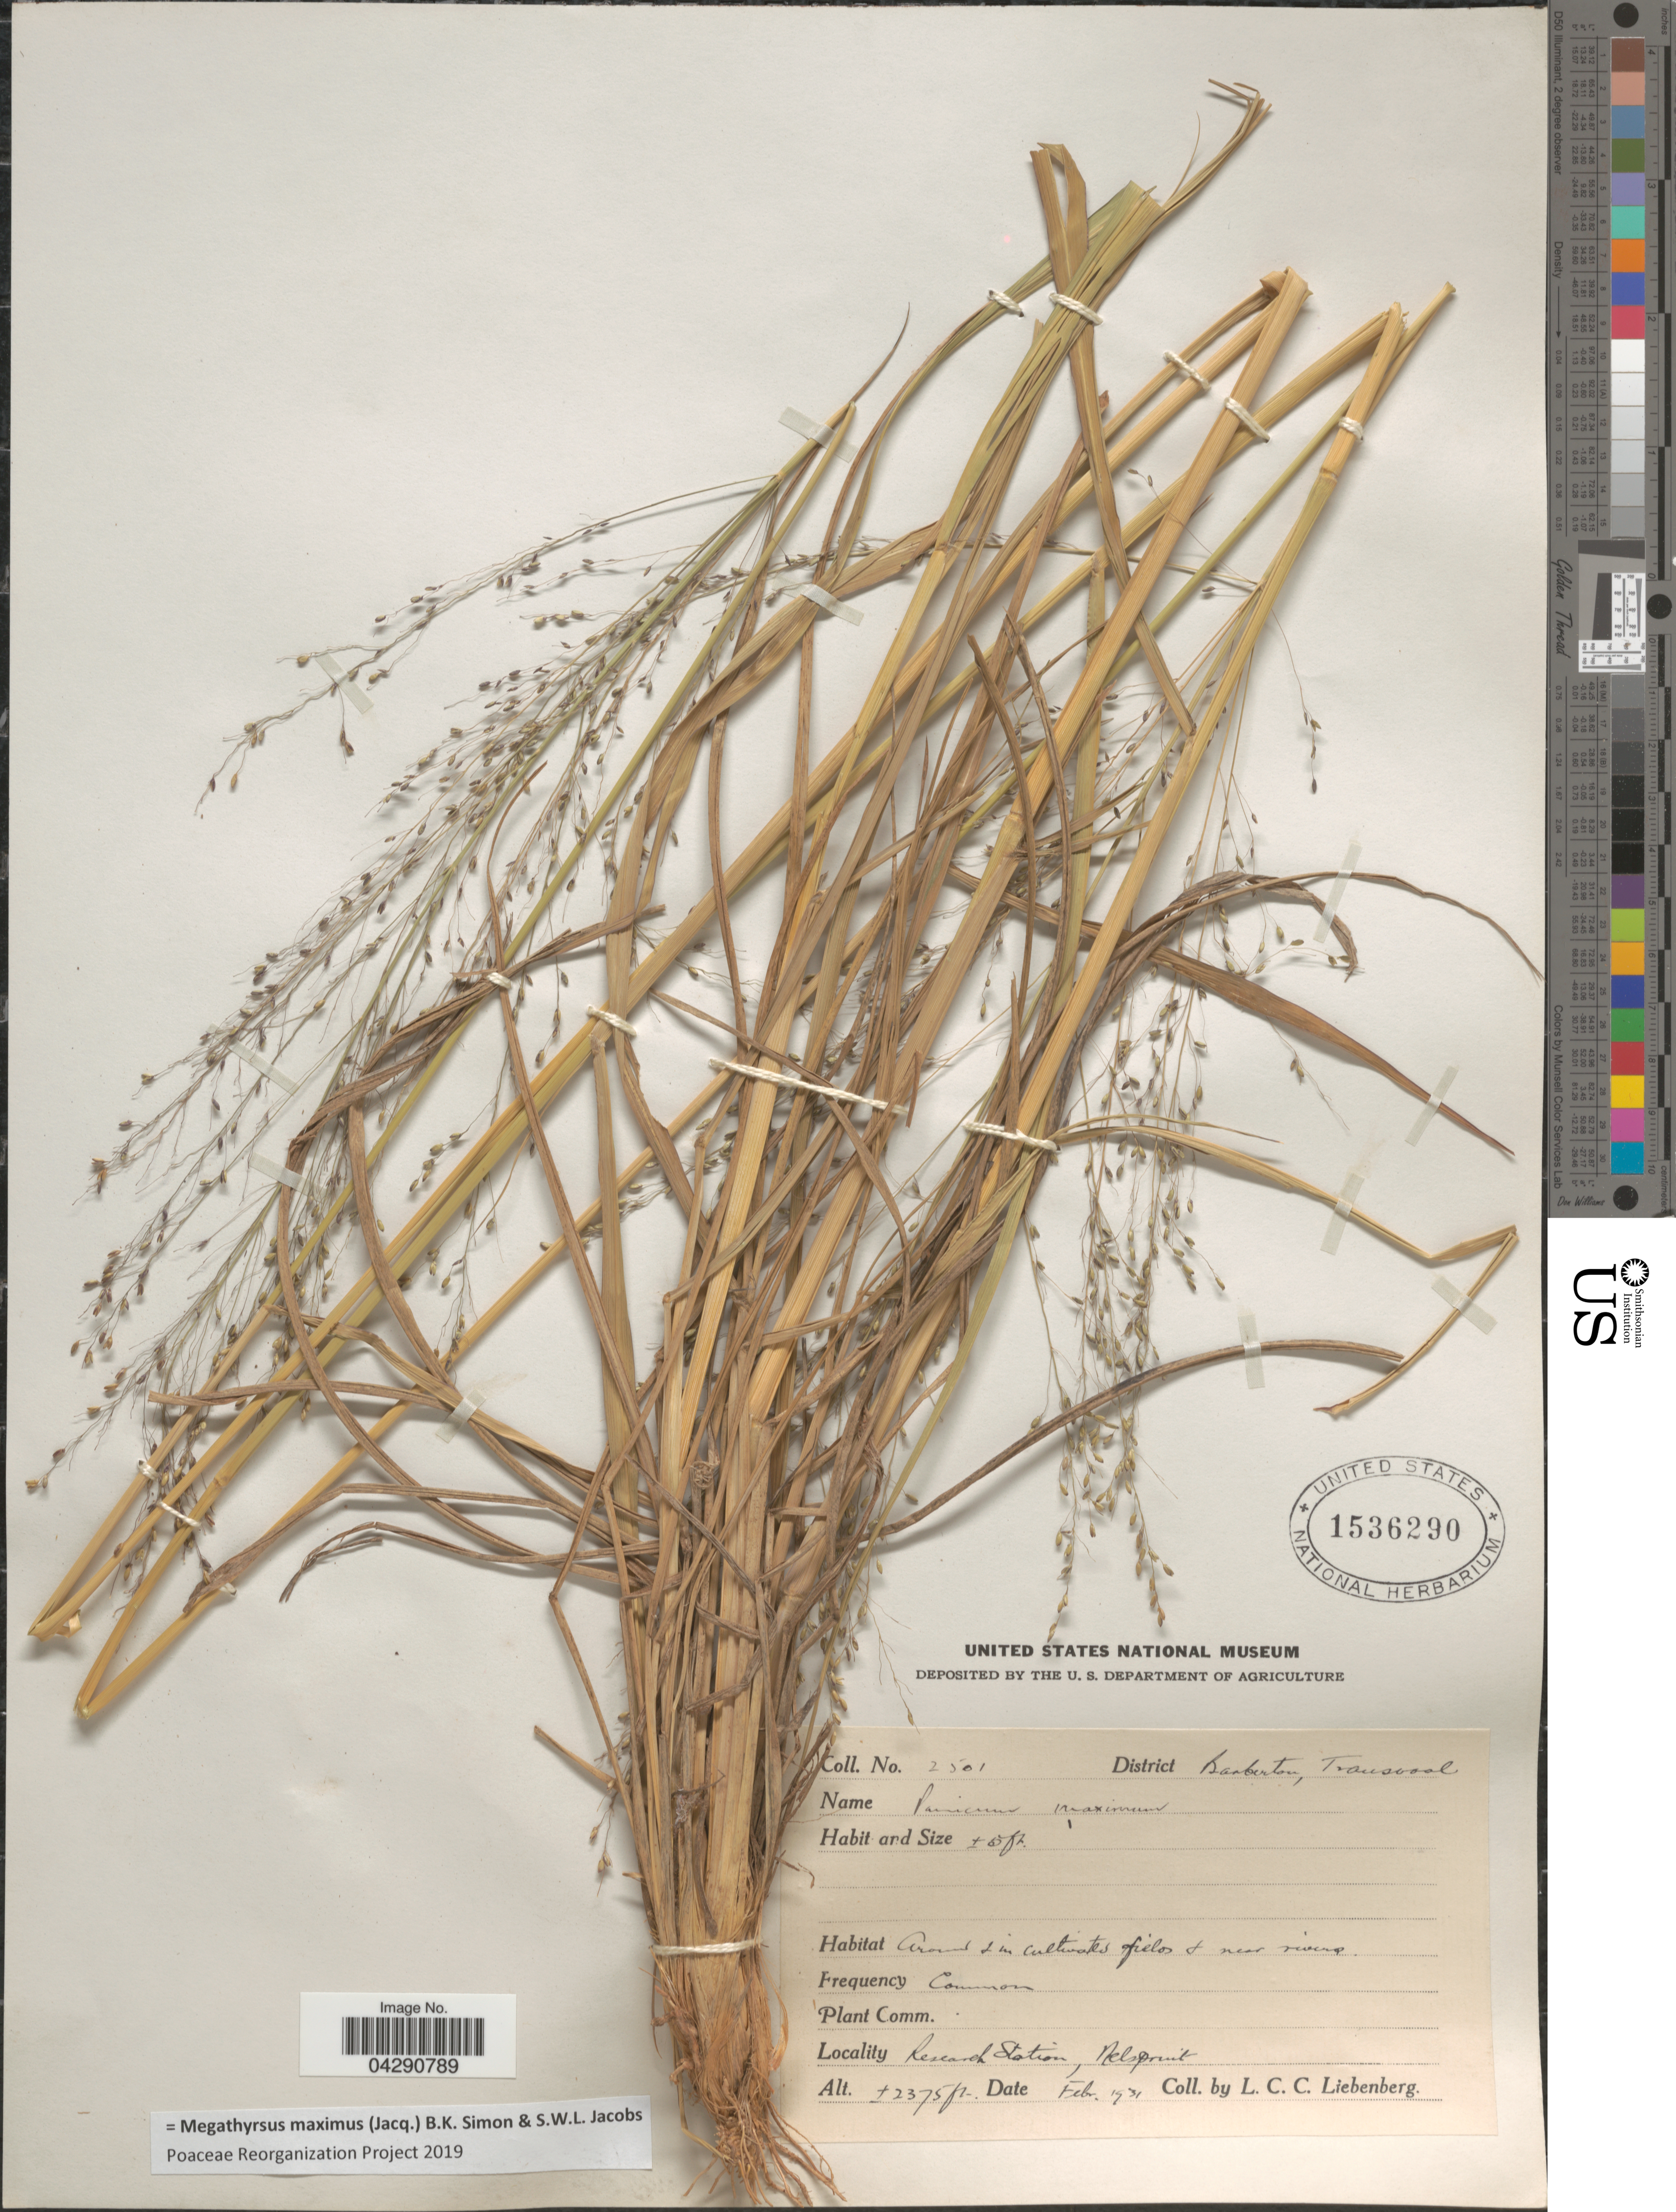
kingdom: Plantae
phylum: Tracheophyta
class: Liliopsida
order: Poales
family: Poaceae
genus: Megathyrsus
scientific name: Megathyrsus maximus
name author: (Jacq.) B.K. Simon & S.W.L. Jacobs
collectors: L. Liebenberg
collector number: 2501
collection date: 1931-02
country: South Africa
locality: District Barberton, Transvaal. Research Station, Nelspruit.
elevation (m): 724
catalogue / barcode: US 1536290